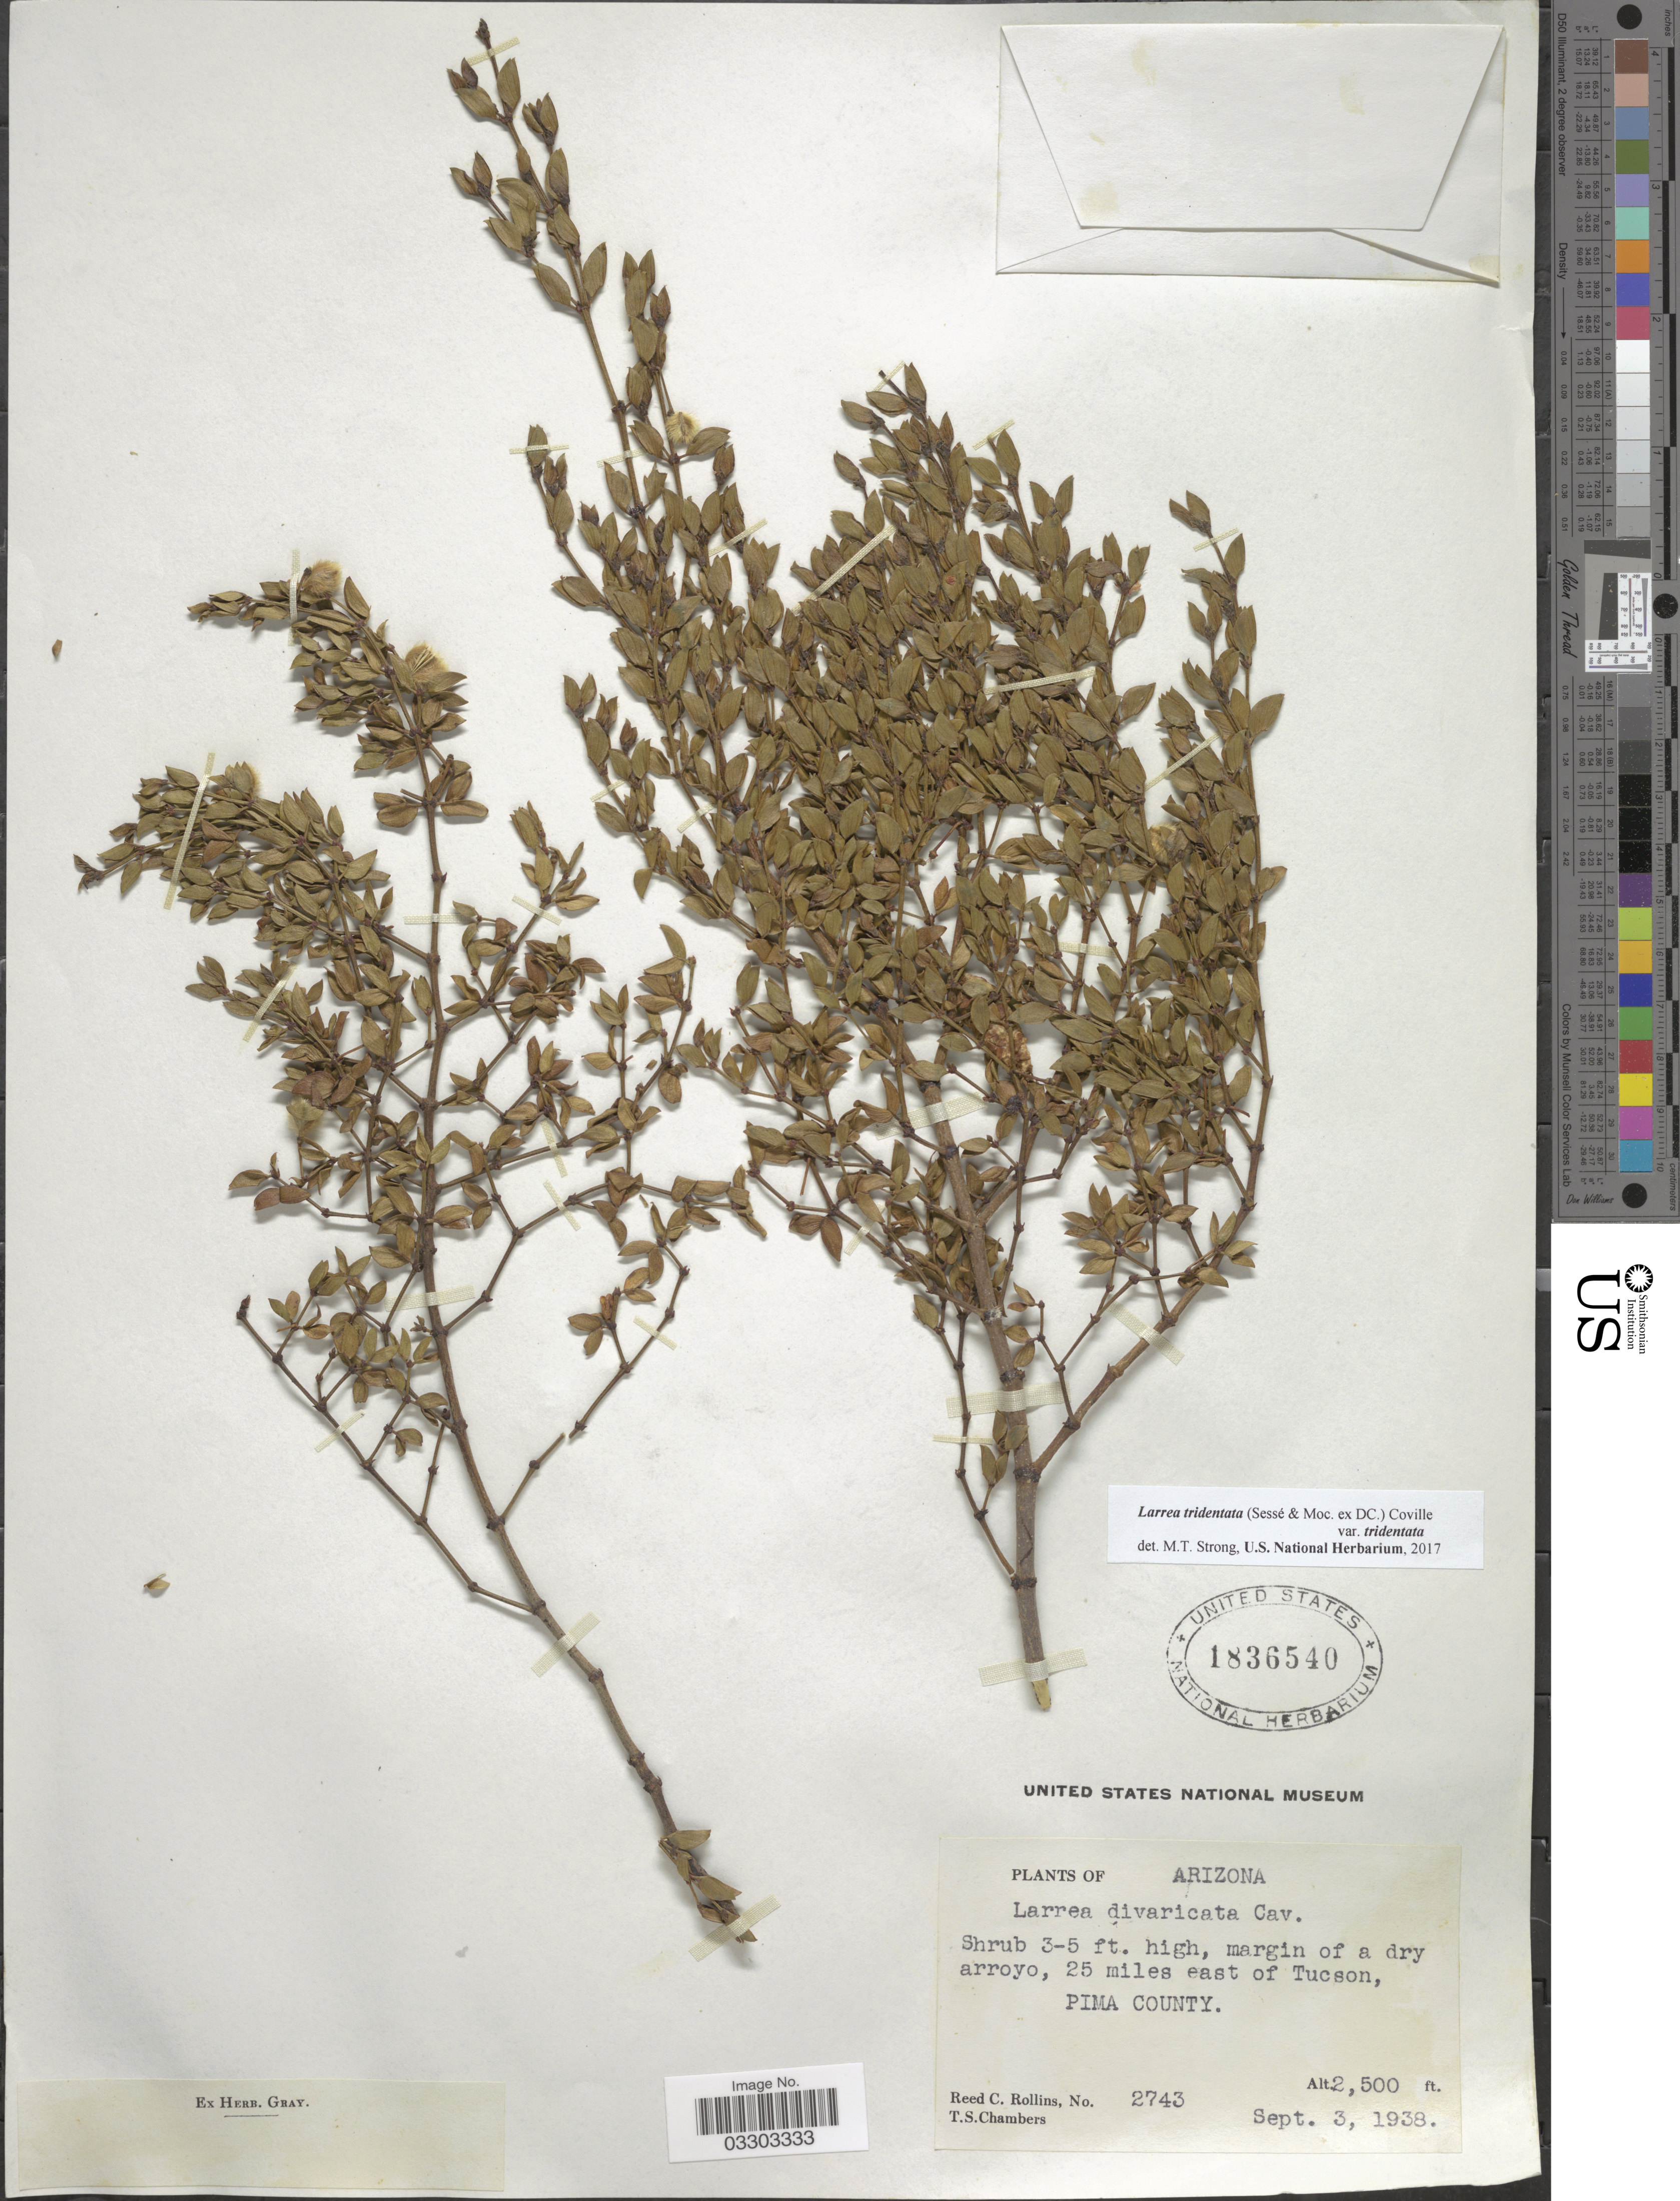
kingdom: Plantae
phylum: Tracheophyta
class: Magnoliopsida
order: Zygophyllales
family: Zygophyllaceae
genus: Larrea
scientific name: Larrea tridentata var. tridentata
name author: (Sessé & Moc. ex DC.) Coville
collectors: R. C. Rollins & T. Chambers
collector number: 2743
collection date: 1938-09-03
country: United States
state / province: Arizona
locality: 25 miles east of Tucson, Pima County.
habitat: margin of a dry arroyo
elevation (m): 762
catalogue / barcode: US 1836540